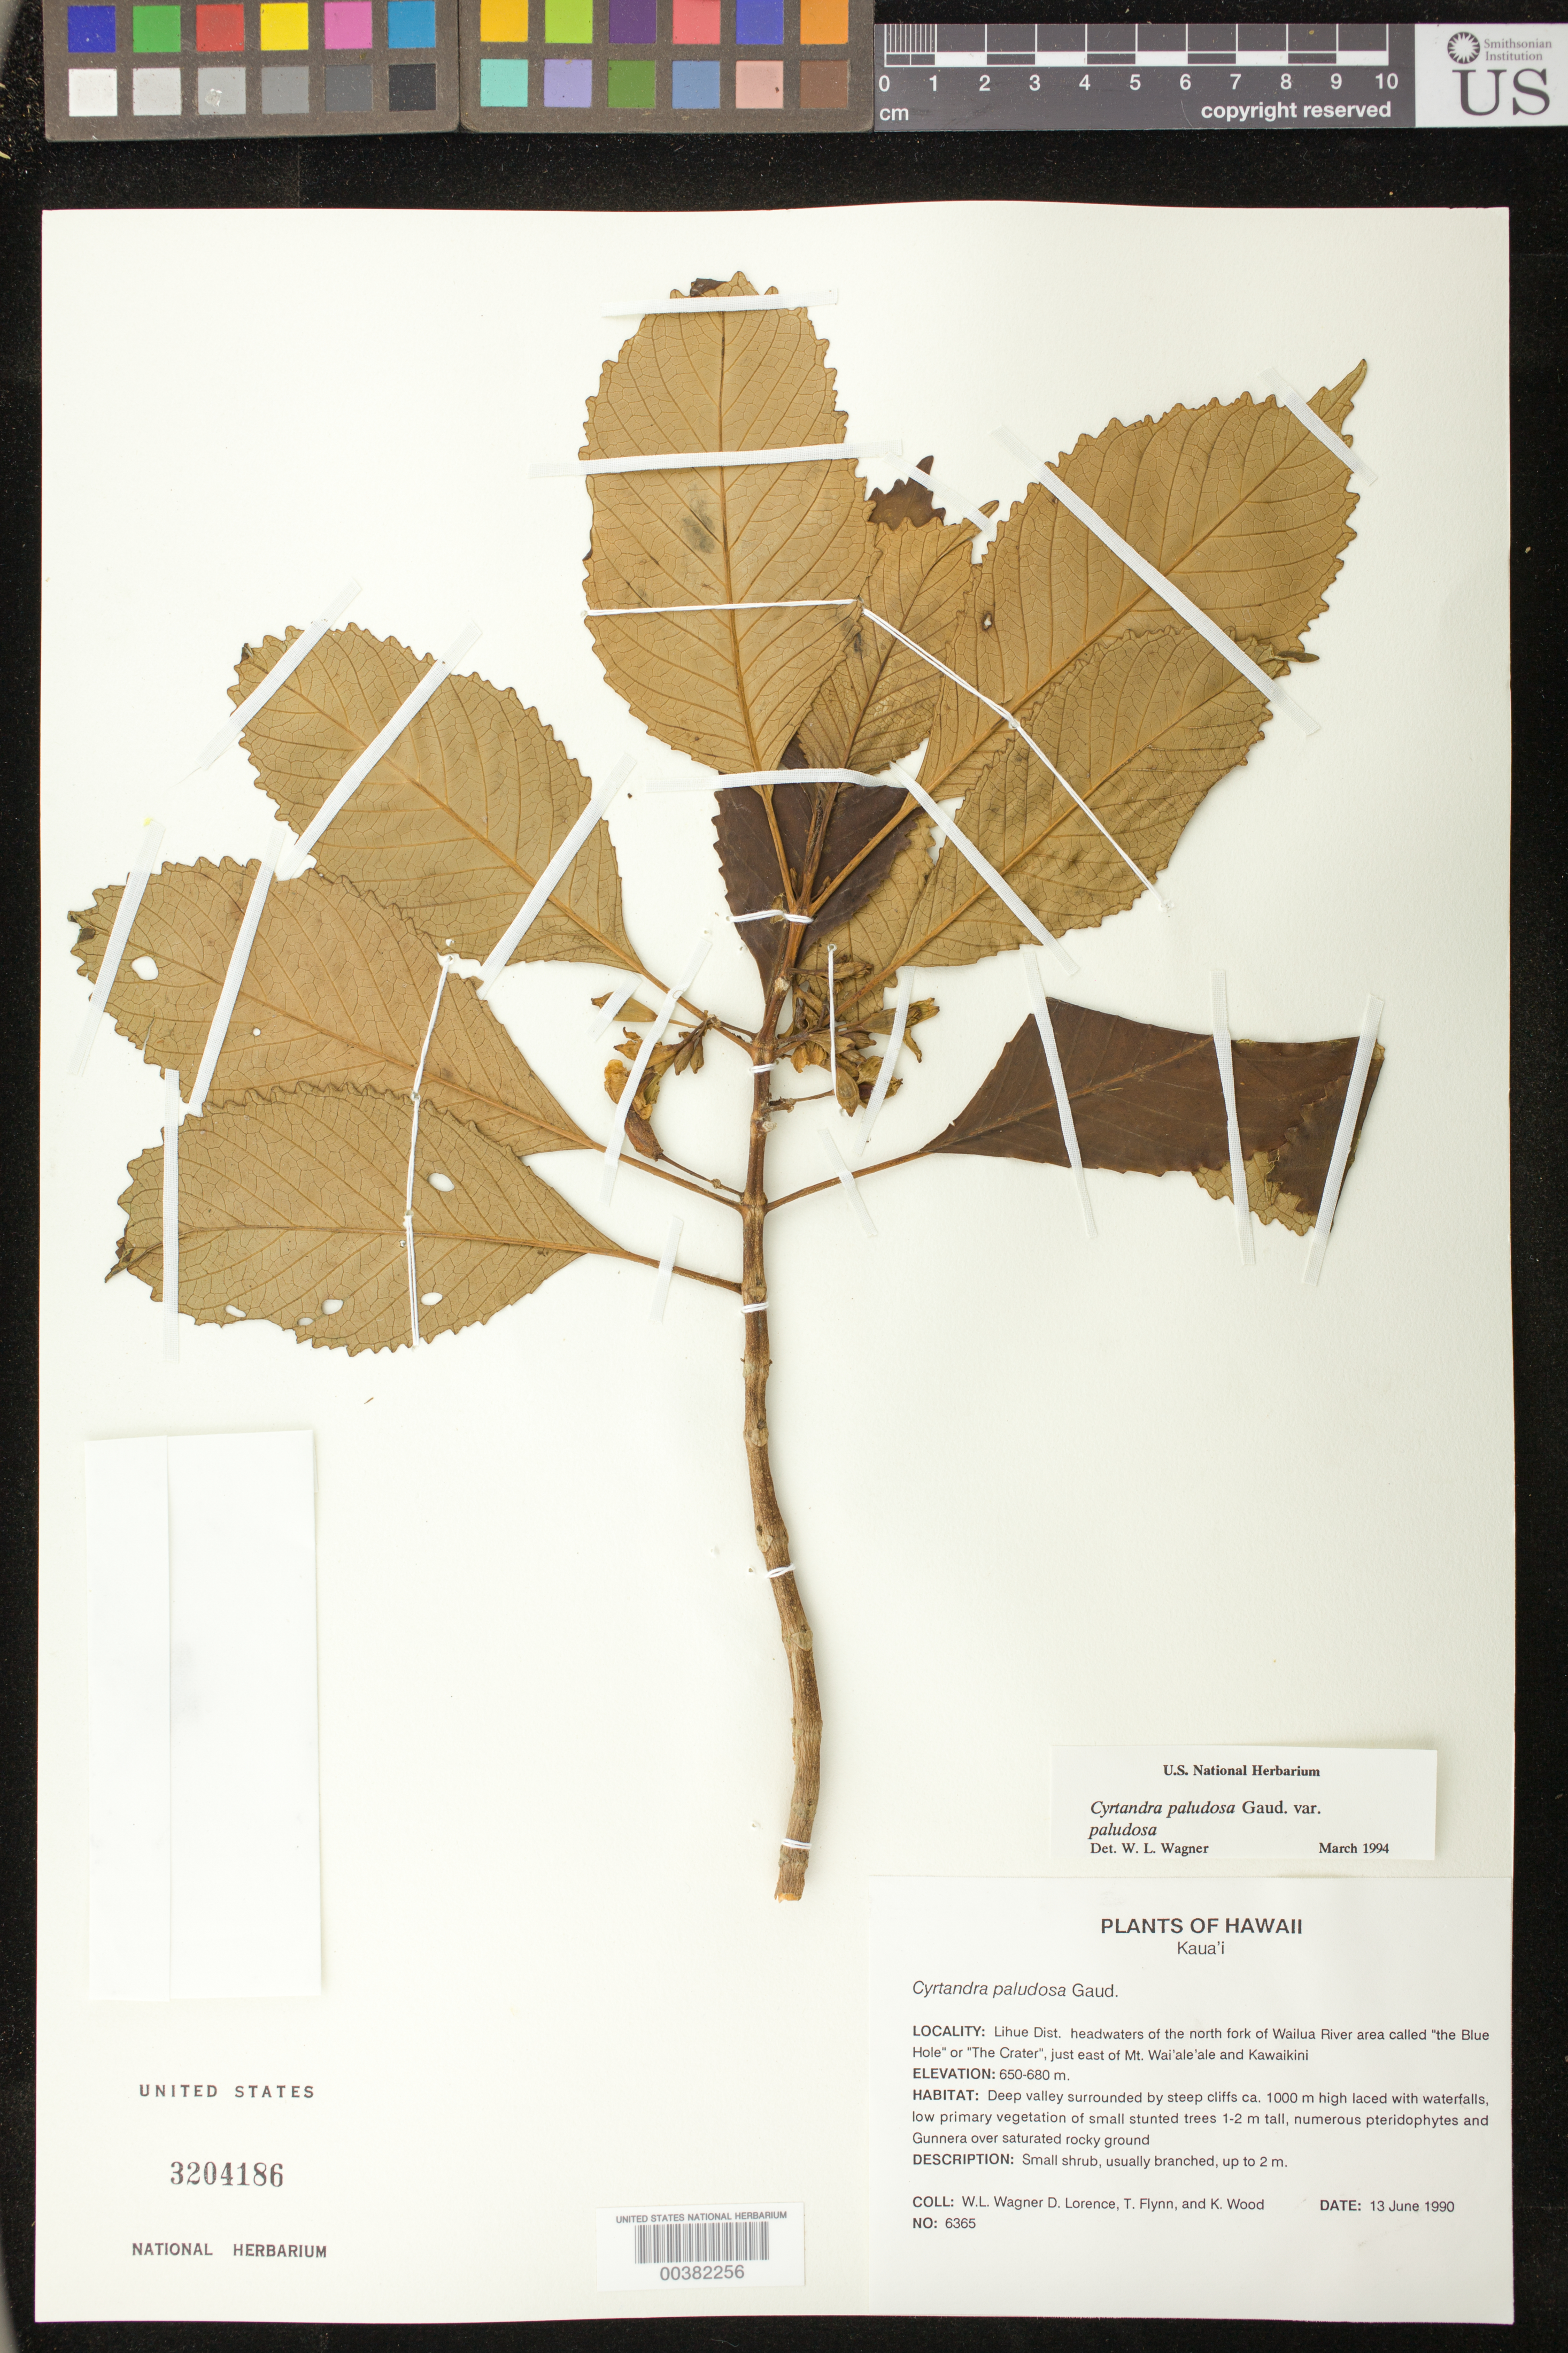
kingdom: Plantae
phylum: Tracheophyta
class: Magnoliopsida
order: Lamiales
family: Gesneriaceae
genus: Cyrtandra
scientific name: Cyrtandra paludosa var. paludosa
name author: Gaudich.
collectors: W. L. Wagner, D. Lorence, T. W. Flynn & K. R. Wood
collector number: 6365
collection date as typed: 13 Jun 1990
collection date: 1990-06-13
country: United States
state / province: Hawaii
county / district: Kauai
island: Kaua'i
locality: Kauai co., Lihue dist., headwaters of N fork of Wailua r. area called "the blue hole"/"the crater", just E of Mts. Wai'ale'ale + Kawaikini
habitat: Deep valley surrounded by steep cliffs laced with waterfalls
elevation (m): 650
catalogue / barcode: US 3204186